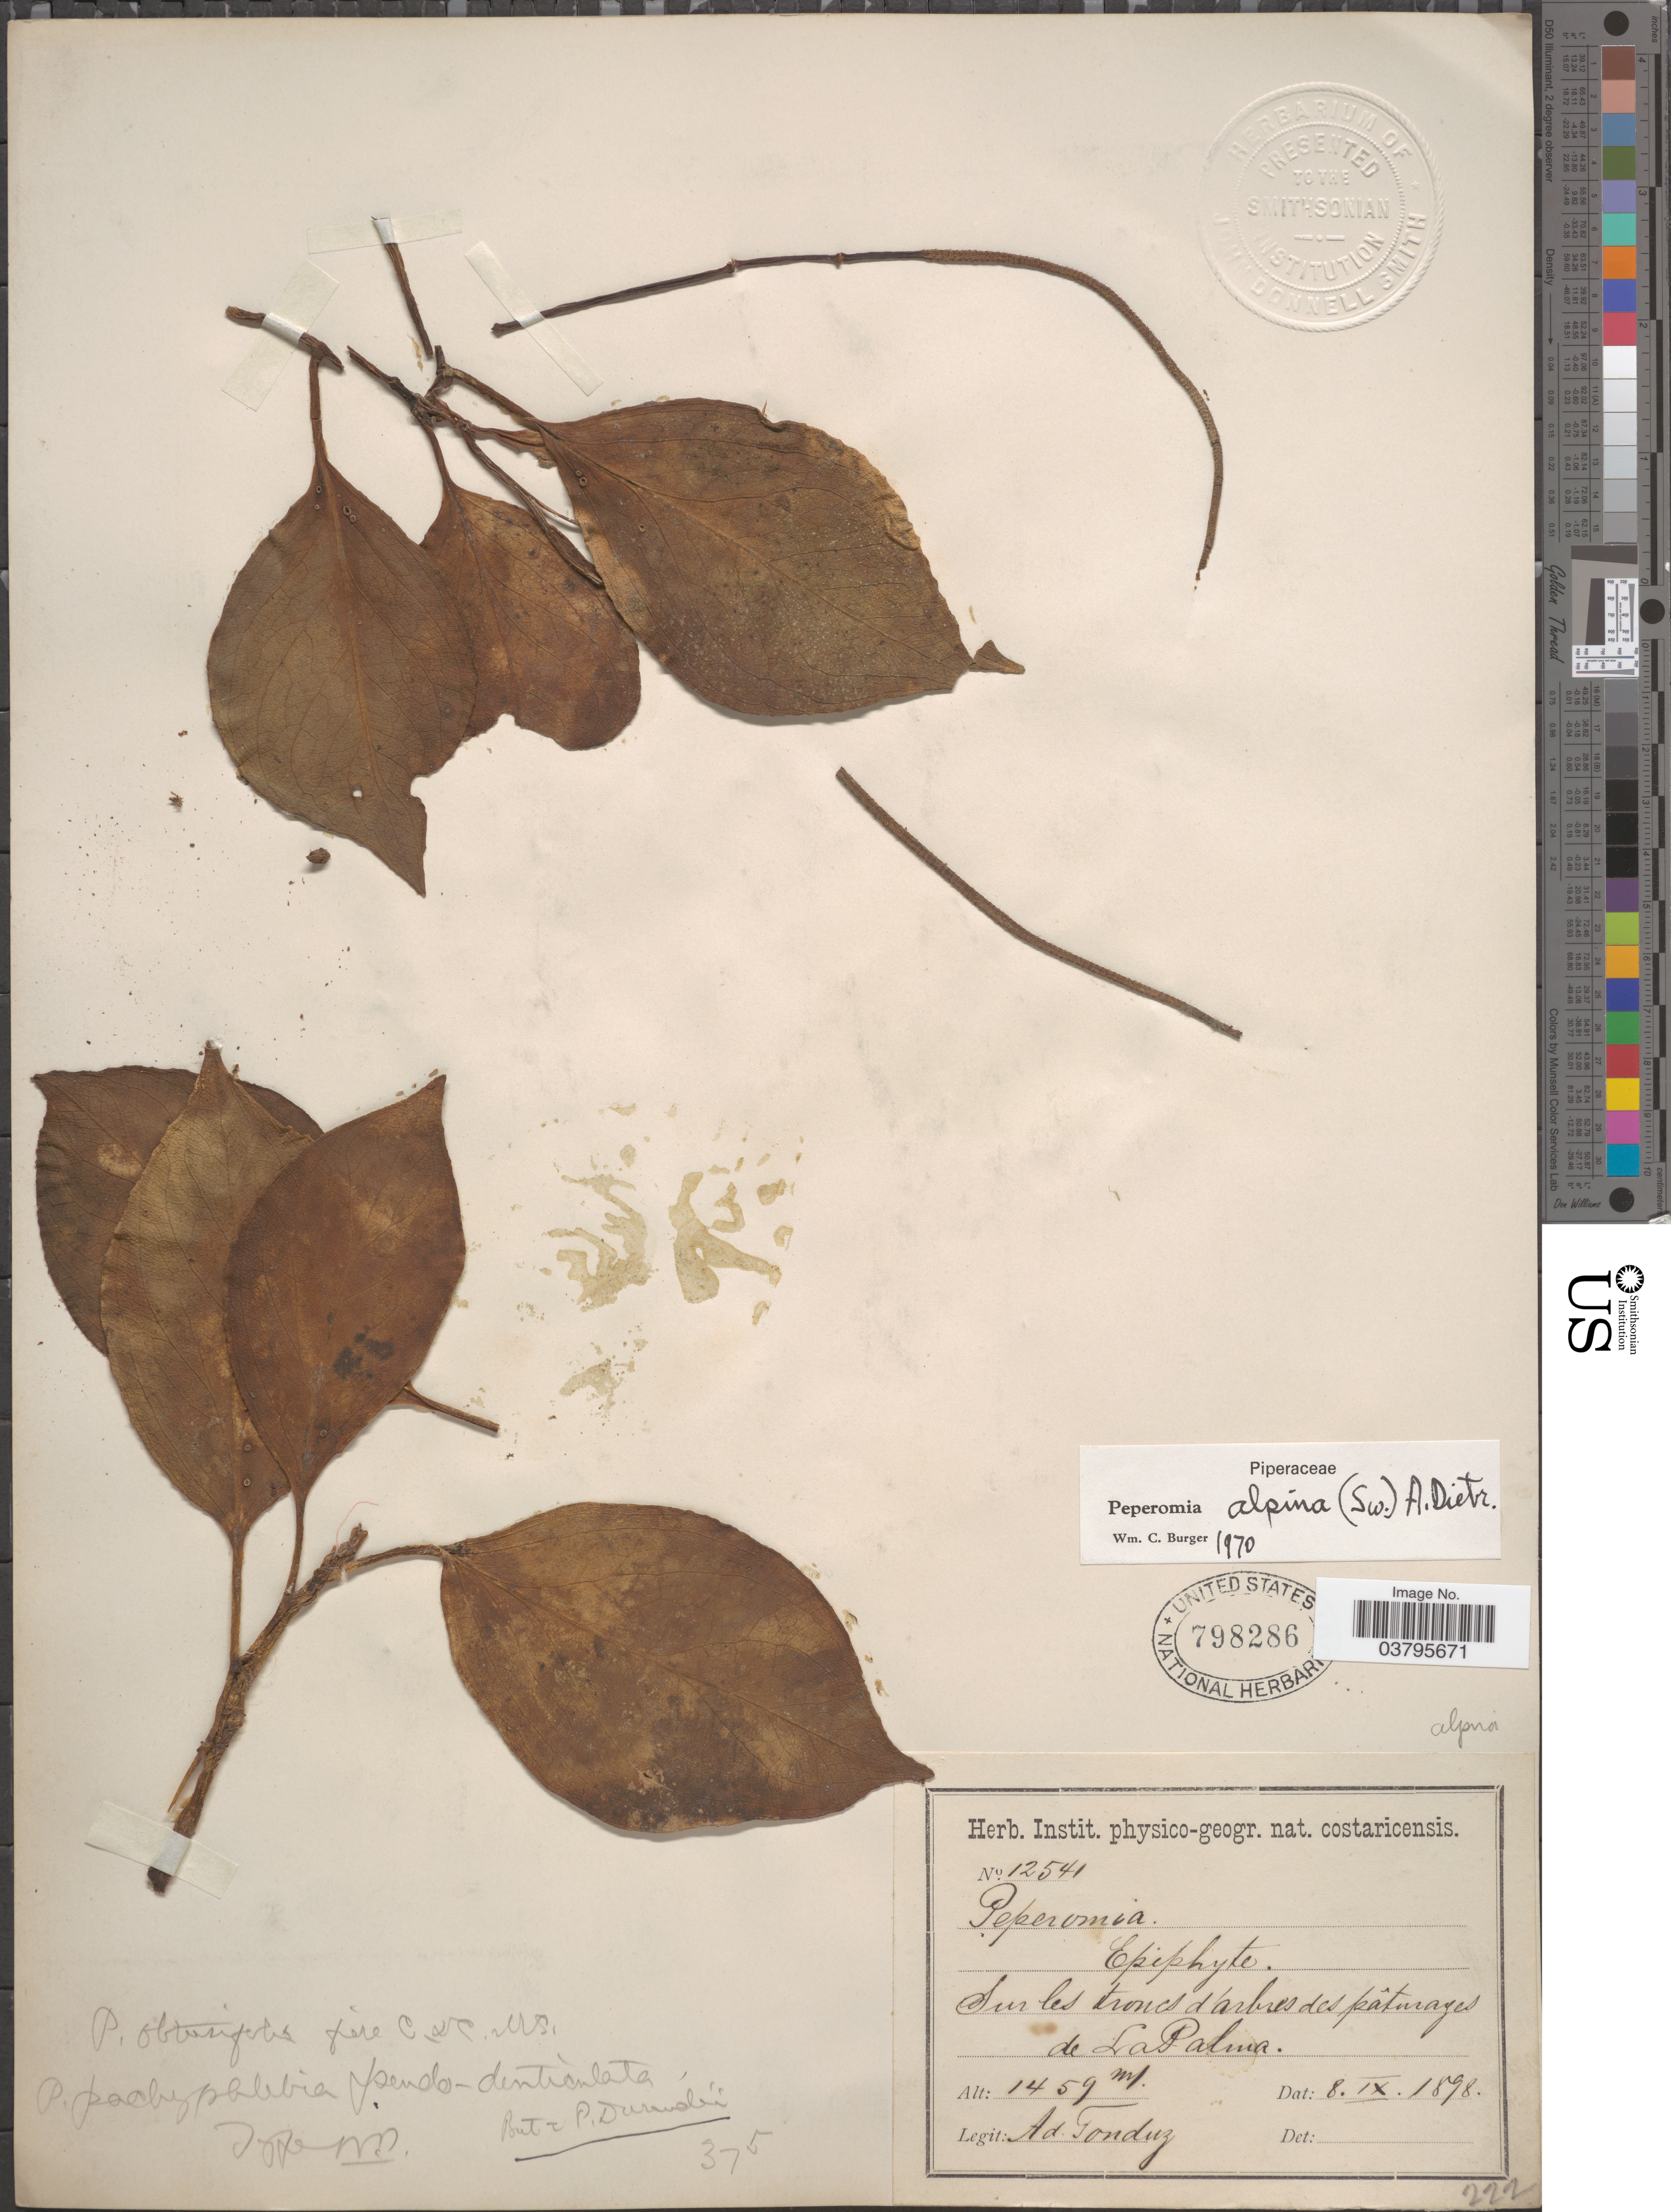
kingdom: Plantae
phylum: Tracheophyta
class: Magnoliopsida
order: Piperales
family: Piperaceae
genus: Peperomia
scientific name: Peperomia alpina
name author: (Sw.) A. Dietr.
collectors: A. Tonduz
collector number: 12541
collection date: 1898-09-08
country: Costa Rica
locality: Sur les troncs d'arbres des pâturages de La Palma.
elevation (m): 1459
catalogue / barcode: US 798286